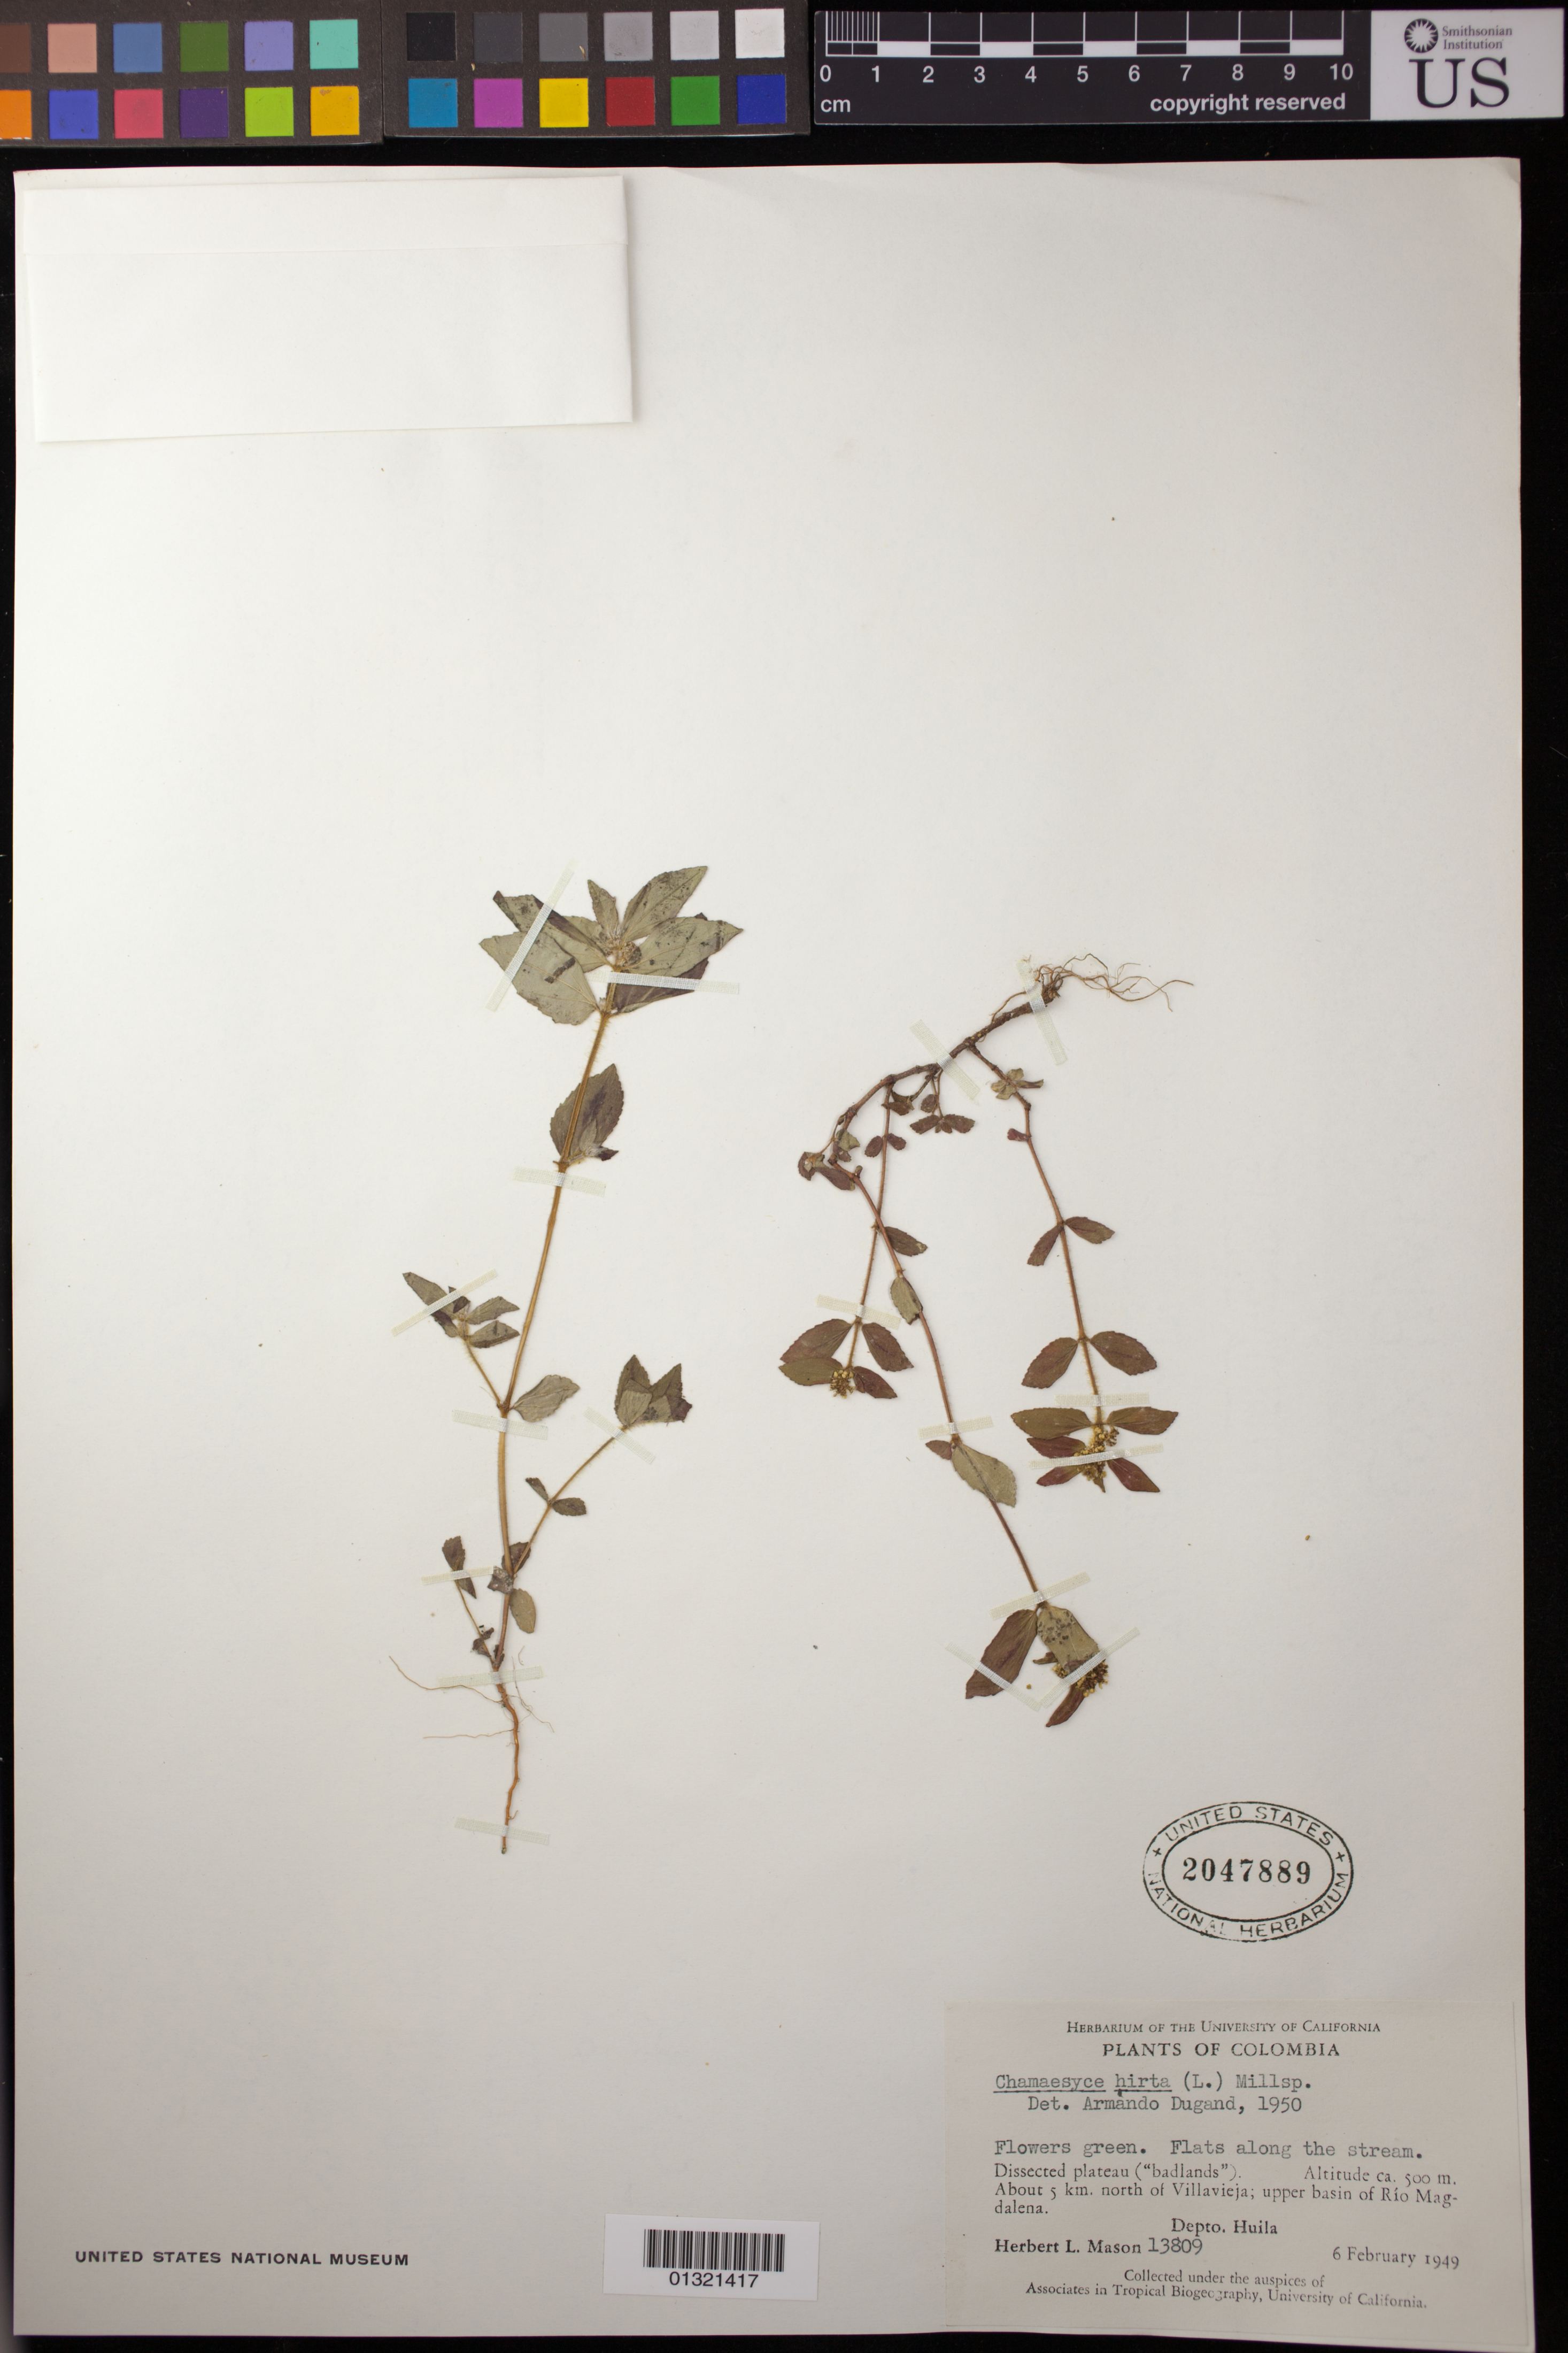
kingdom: Plantae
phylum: Tracheophyta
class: Magnoliopsida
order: Malpighiales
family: Euphorbiaceae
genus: Euphorbia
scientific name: Euphorbia hirta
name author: L.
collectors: H. L. Mason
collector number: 13809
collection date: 1949-02-06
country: Colombia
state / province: Huila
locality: About 5 km. north of Villavieja; upper basin of Río Magdalena.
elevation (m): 500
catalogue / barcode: US 2047889